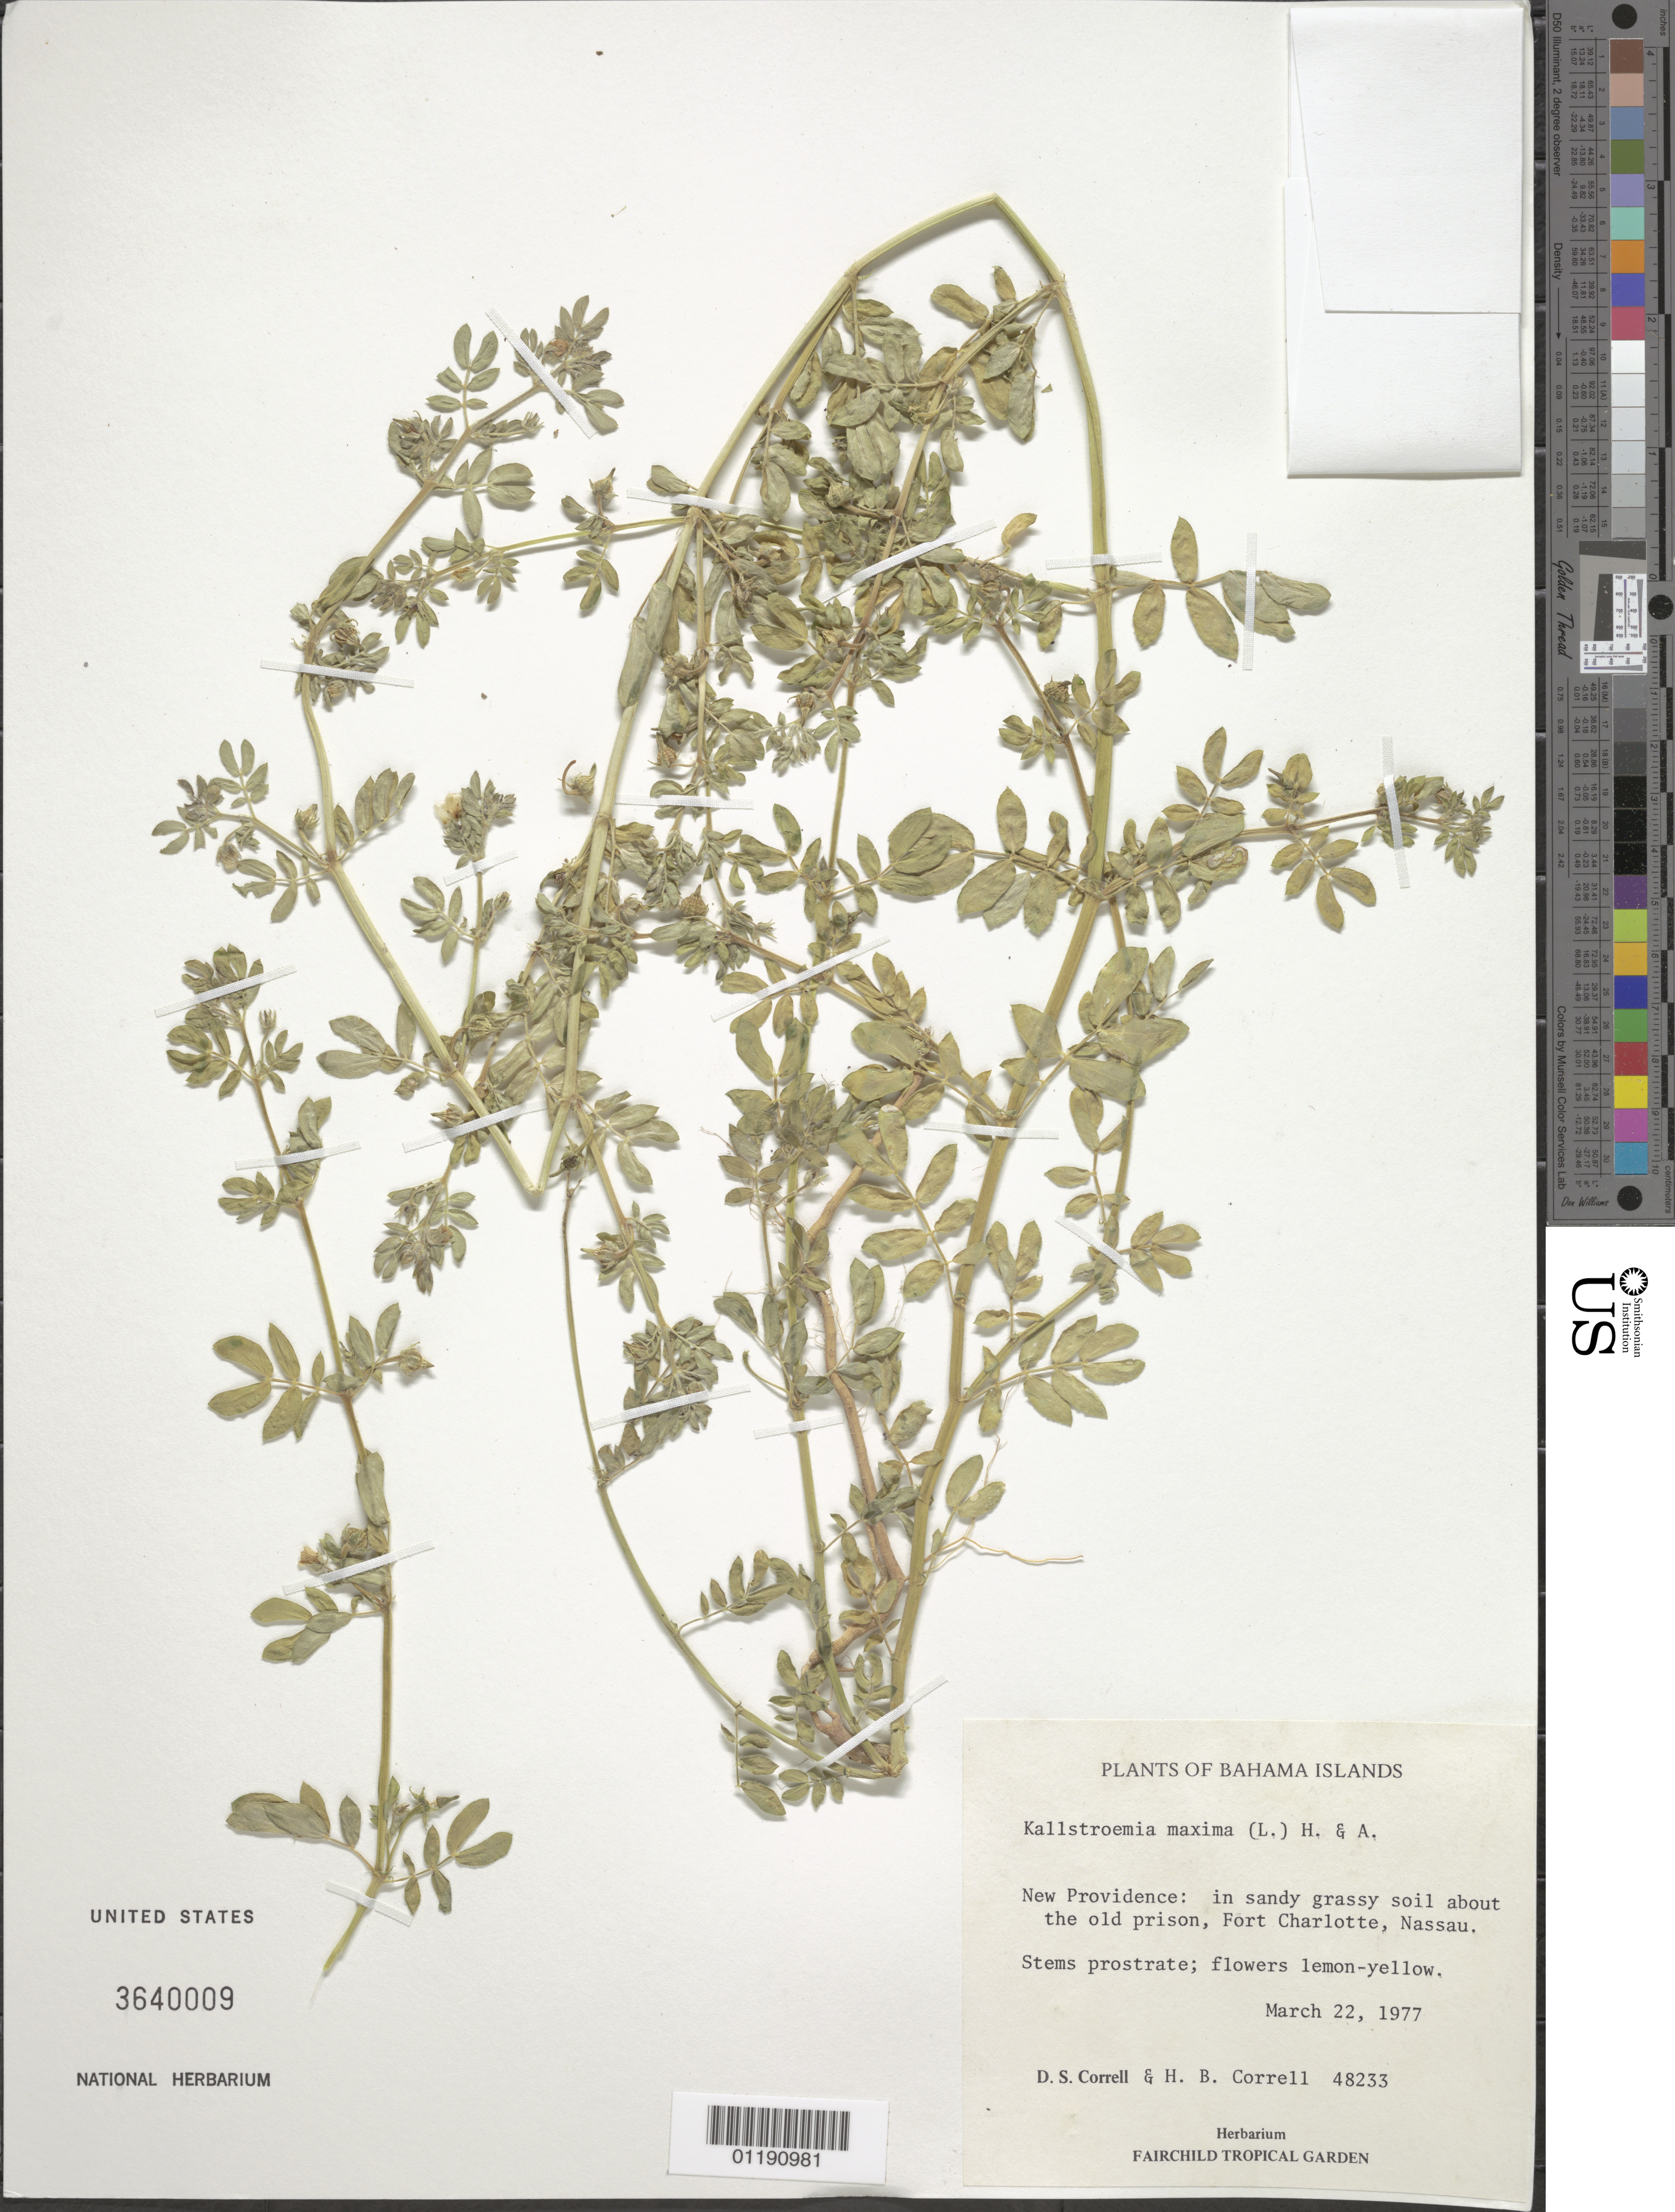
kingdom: Plantae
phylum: Tracheophyta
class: Magnoliopsida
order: Zygophyllales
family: Zygophyllaceae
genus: Kallstroemia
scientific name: Kallstroemia maxima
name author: (L.) Hook. & Arn.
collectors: D. S. Correll & H. Correll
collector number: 48233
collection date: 1977-03-22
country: Bahamas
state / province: New Providence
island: New Providence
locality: New Providence: about old prison, Fort Charlotte, Nassau.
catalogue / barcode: US 3640009